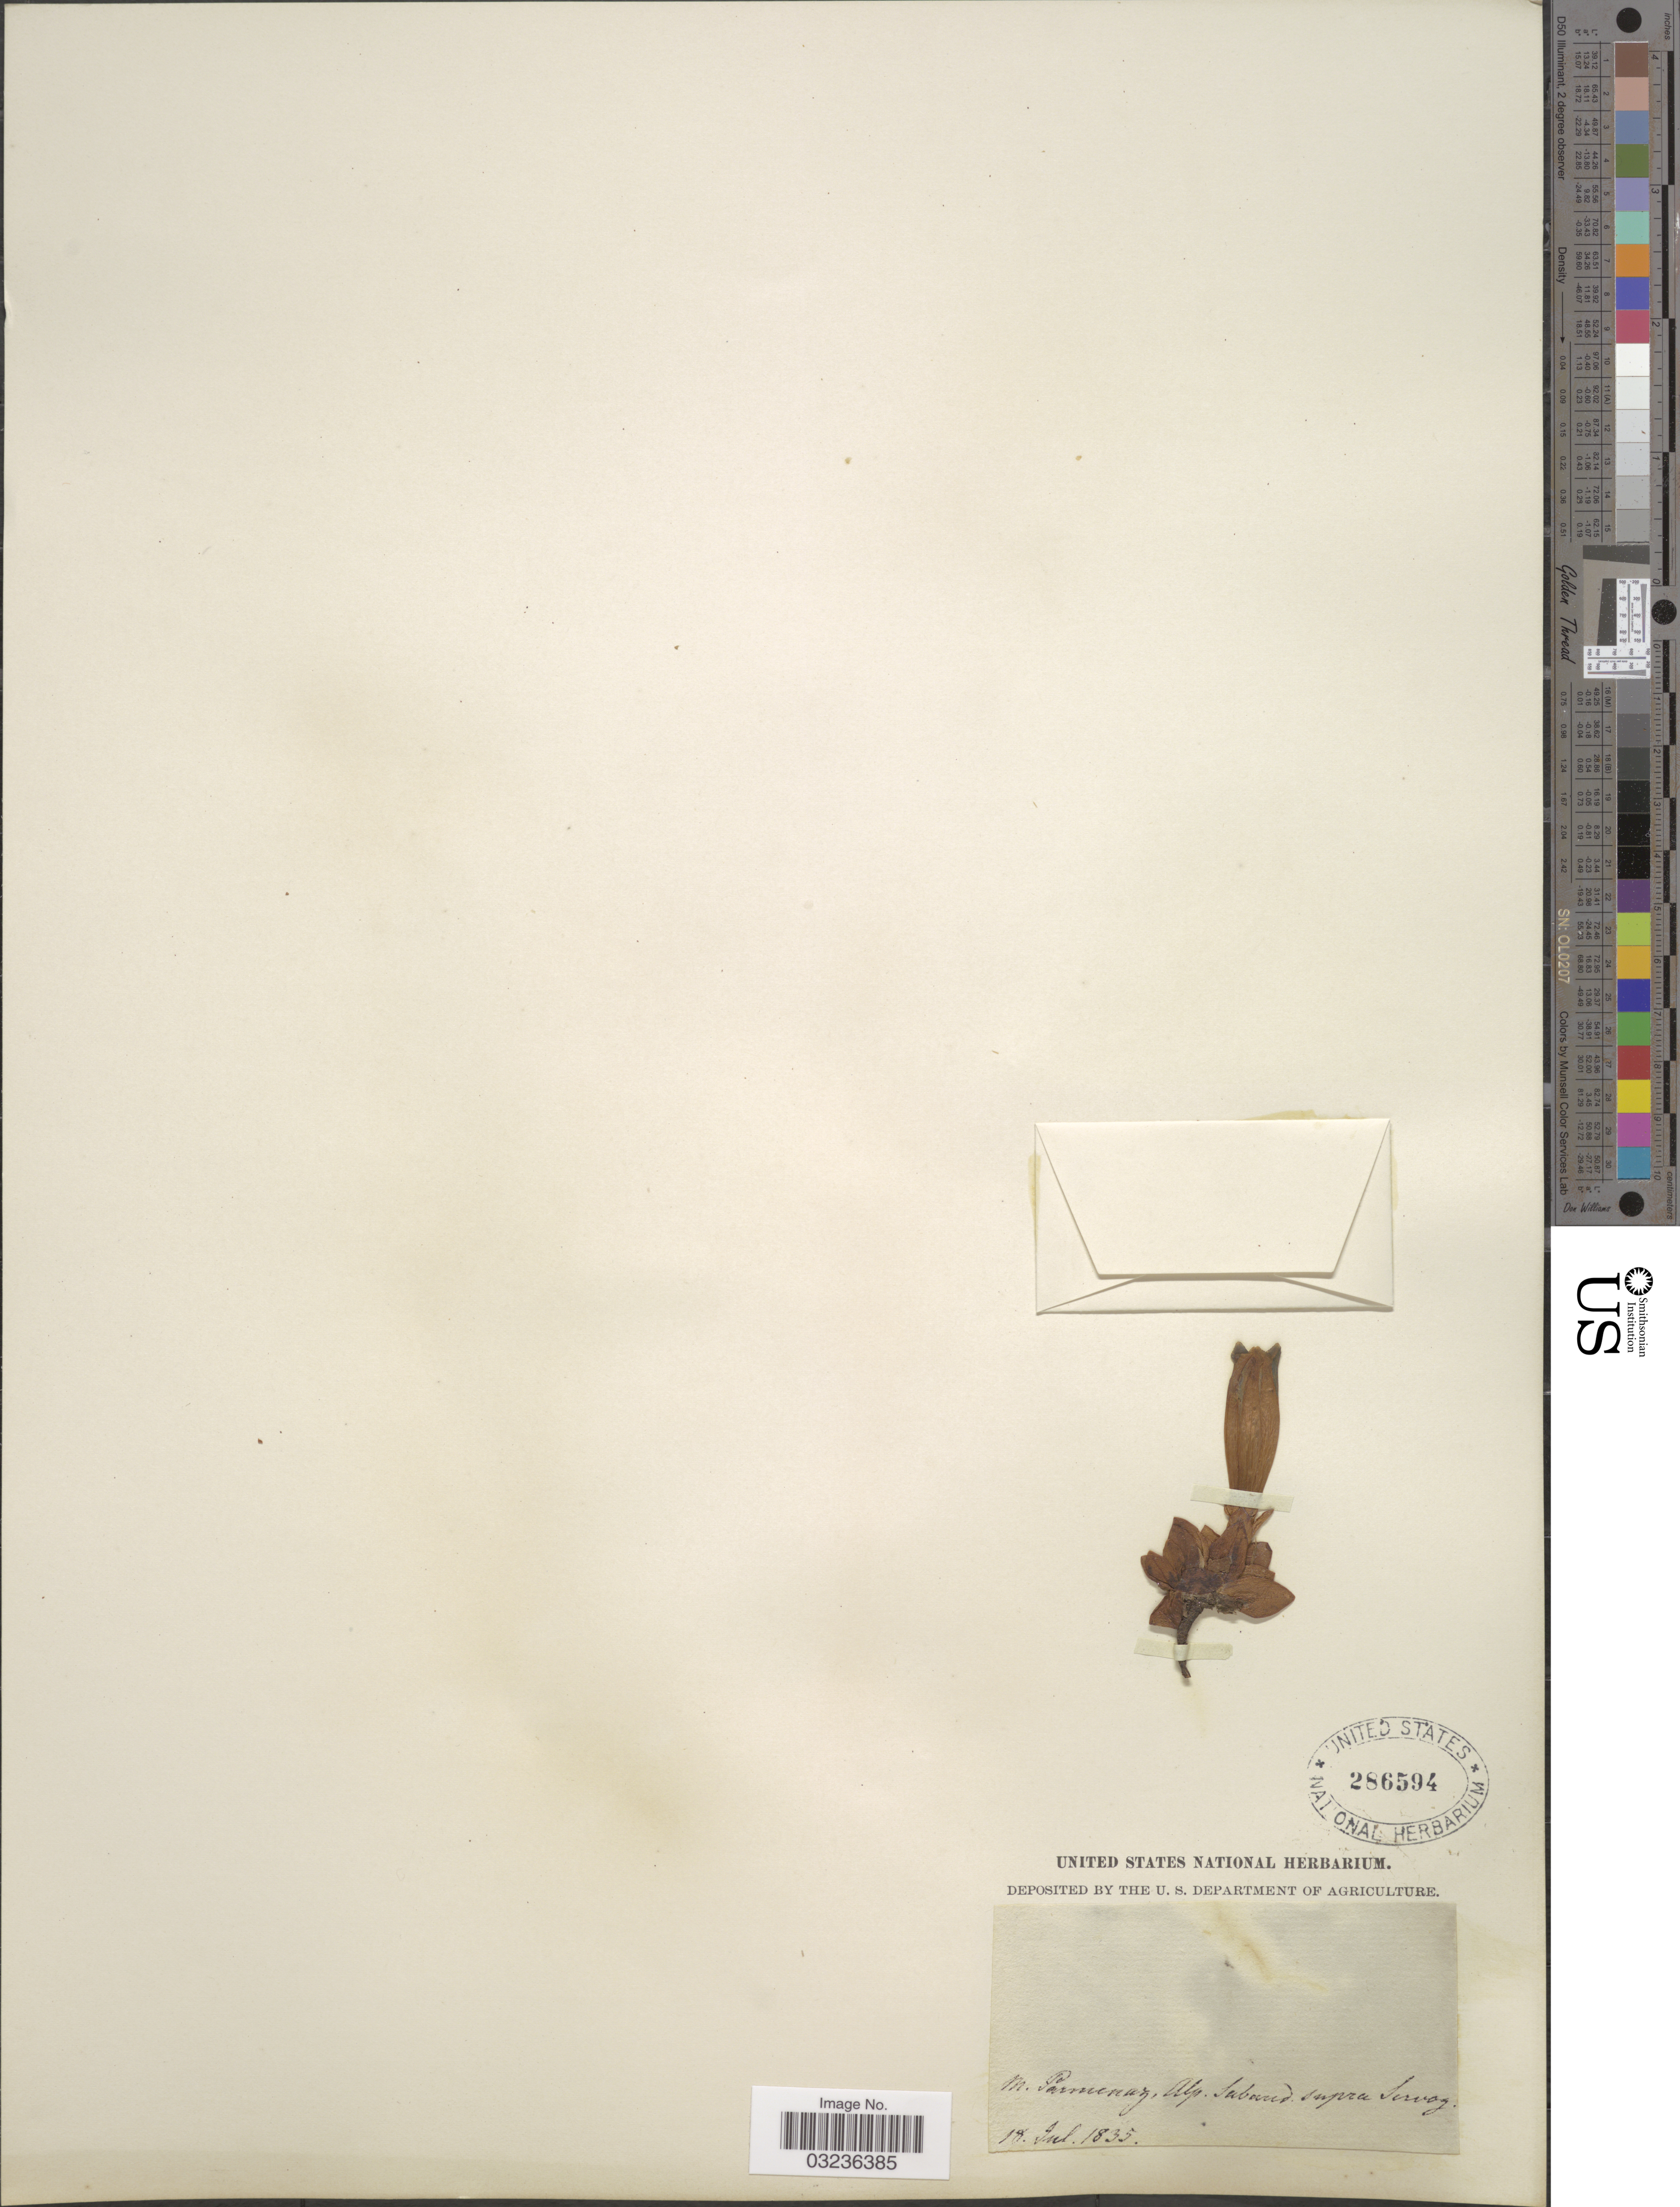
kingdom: Plantae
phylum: Tracheophyta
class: Magnoliopsida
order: Gentianales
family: Gentianaceae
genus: Gentiana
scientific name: Gentiana sp.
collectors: ex herb. United States National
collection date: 1835-07-18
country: France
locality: M. Parnenaz, Alp. Sabaud, supra Servoz.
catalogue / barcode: US 286594